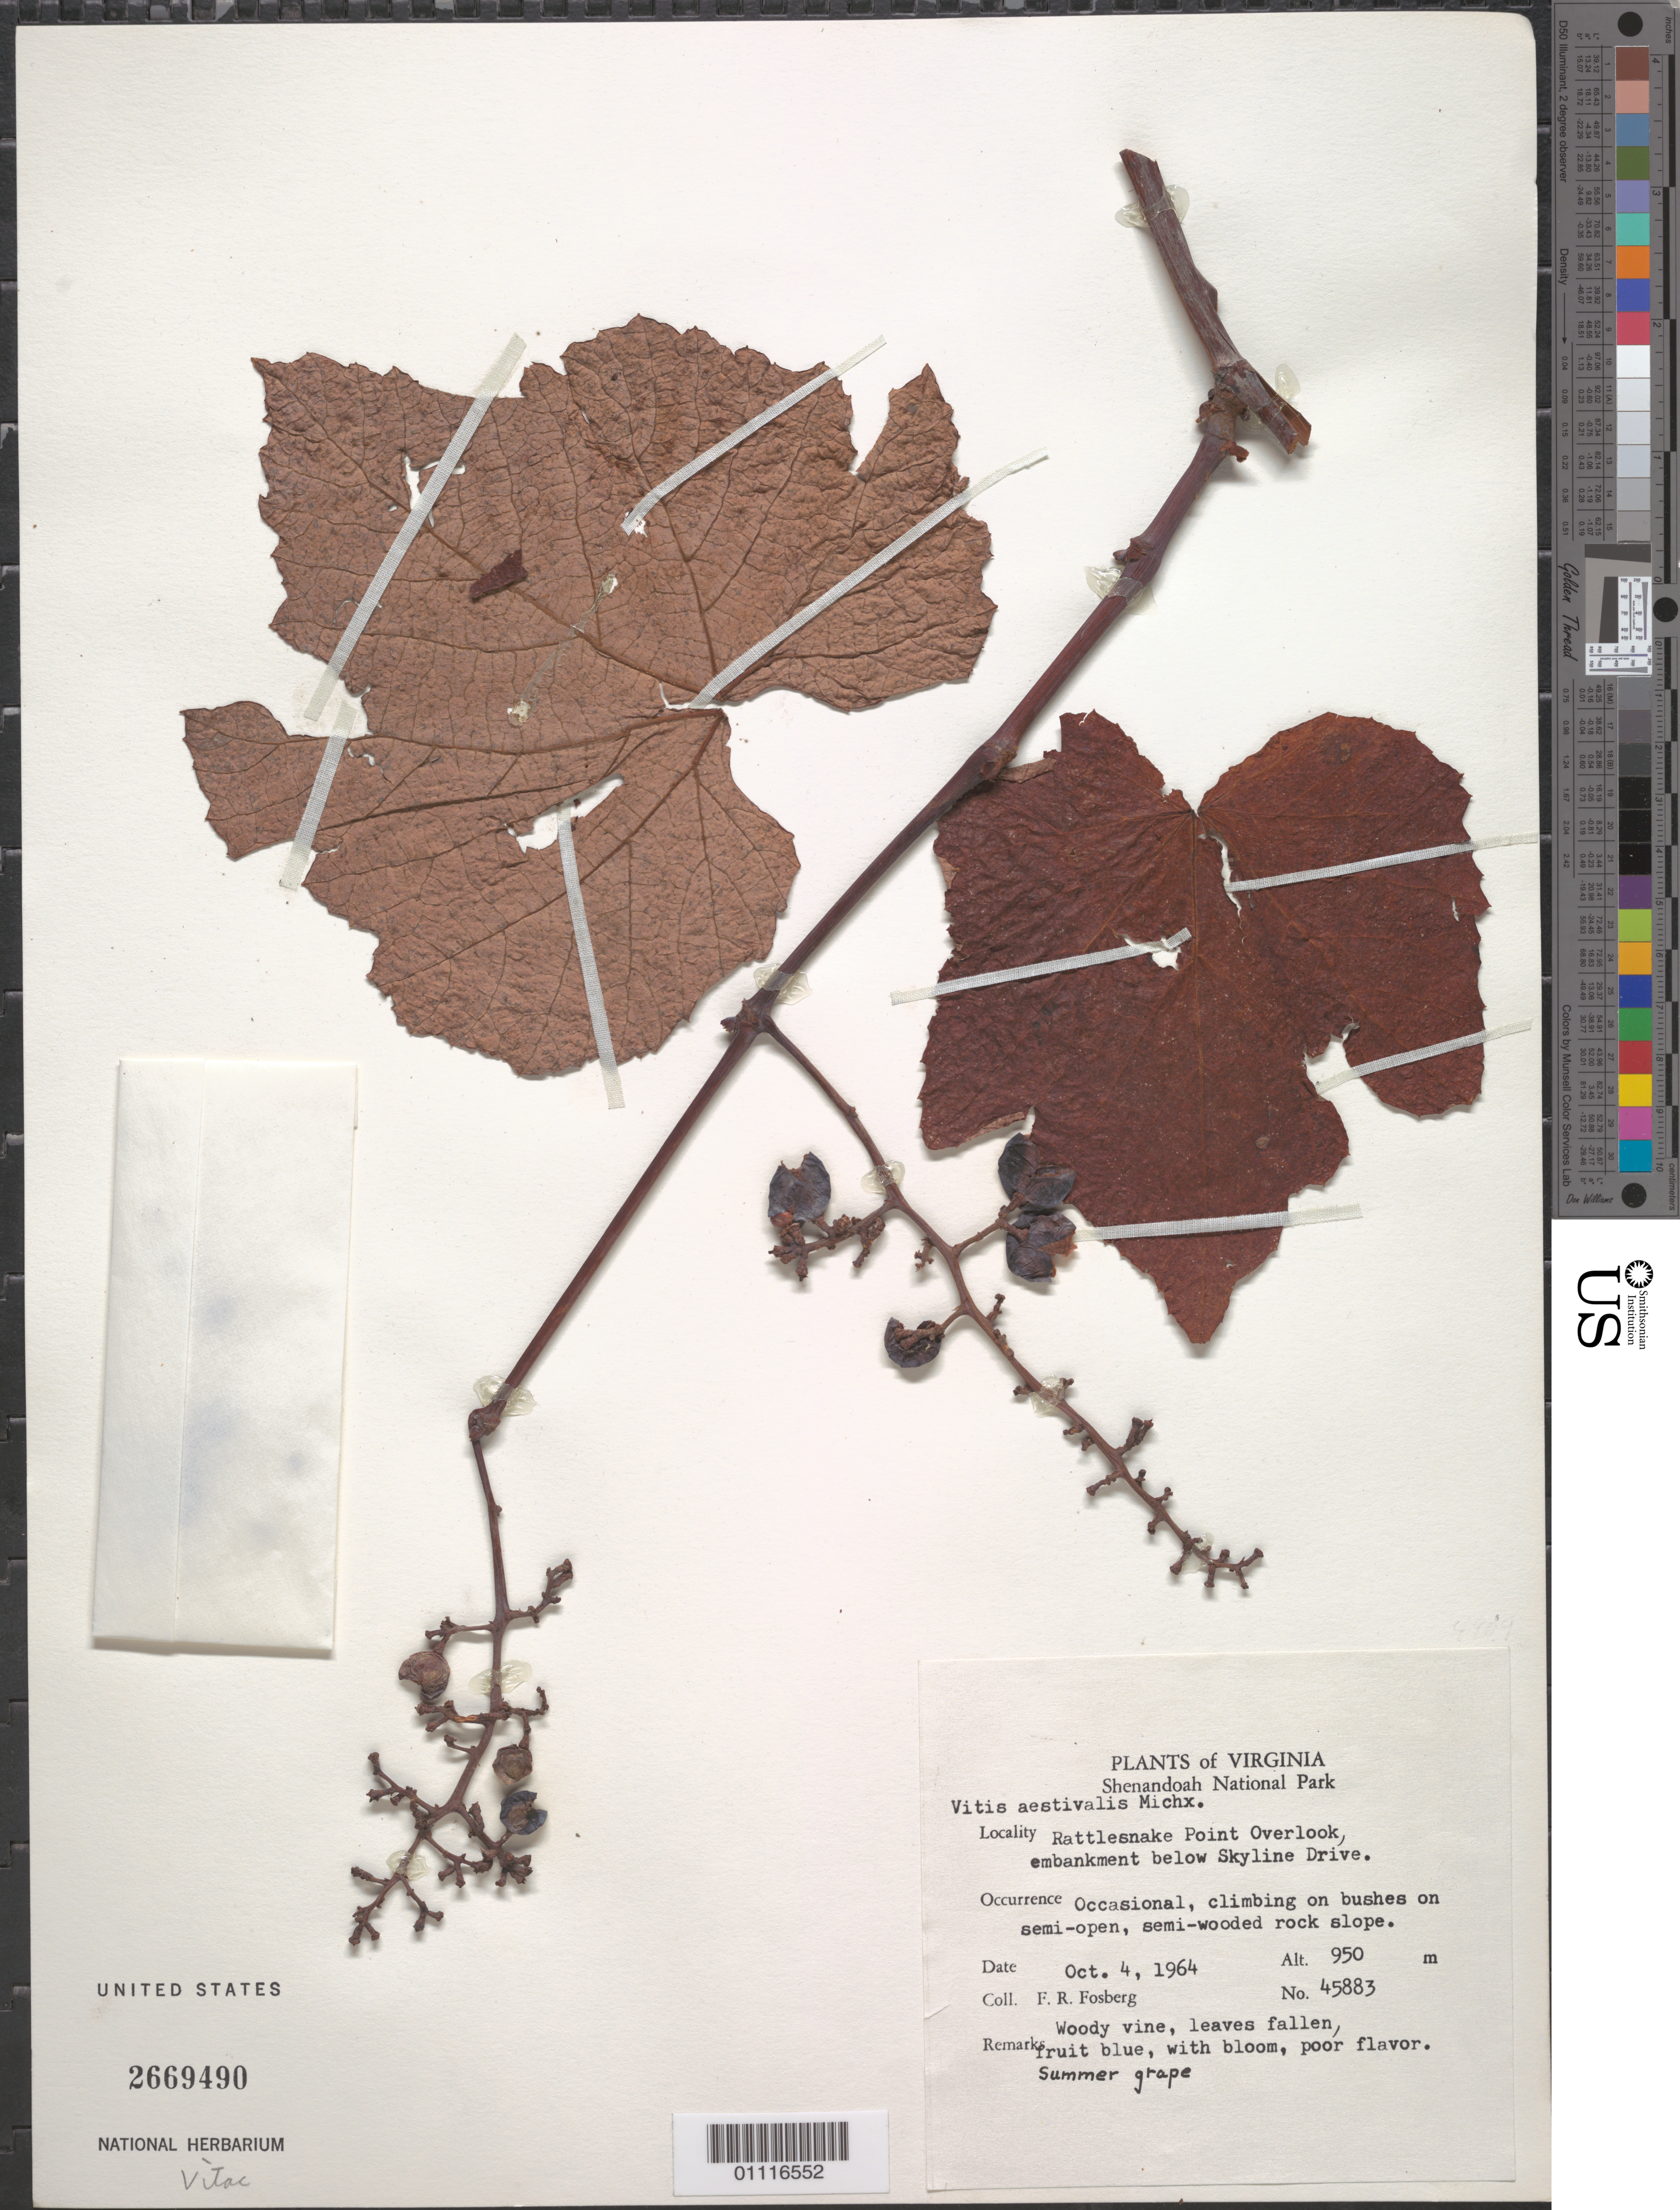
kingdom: Plantae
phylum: Tracheophyta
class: Magnoliopsida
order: Vitales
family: Vitaceae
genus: Vitis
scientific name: Vitis aestivalis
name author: Michx.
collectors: F. R. Fosberg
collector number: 45883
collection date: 1964-10-04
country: United States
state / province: Virginia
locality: Rattlesnake Point Overlook, embankment below Skyline Drive.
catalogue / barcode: US 2669490